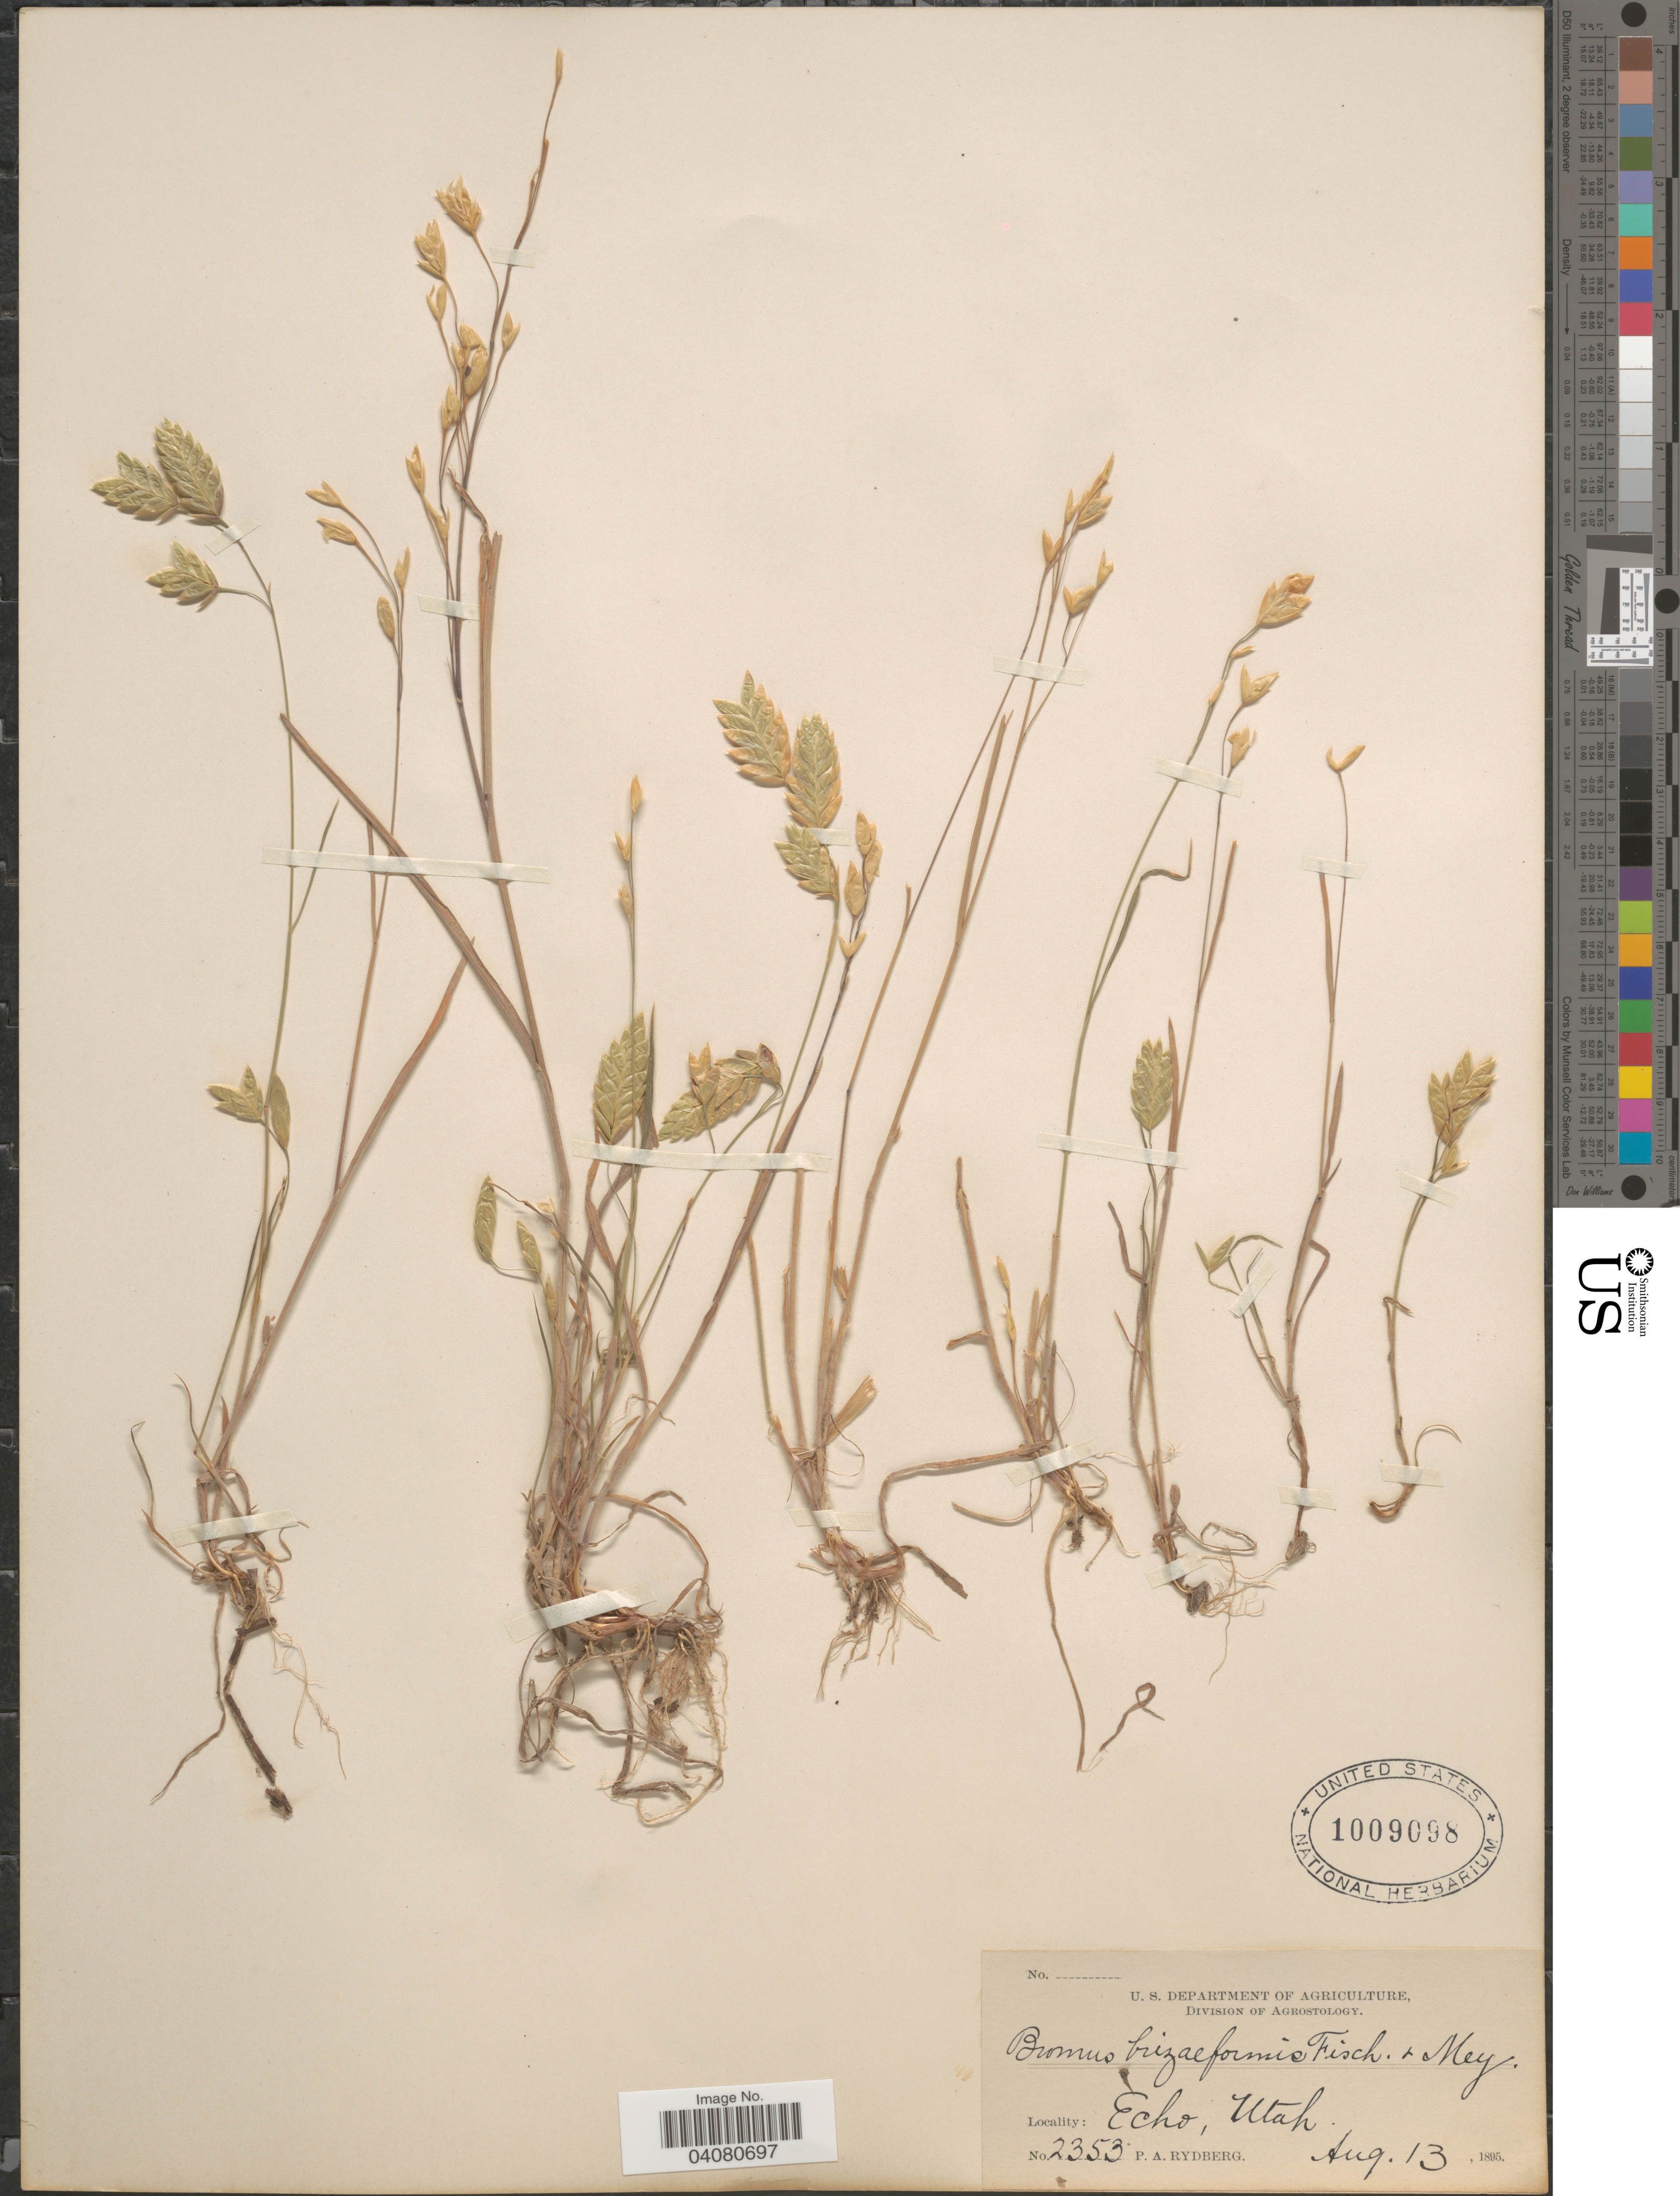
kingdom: Plantae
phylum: Tracheophyta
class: Liliopsida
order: Poales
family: Poaceae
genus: Bromus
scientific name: Bromus briziformis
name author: Fisch. & C.A. Mey.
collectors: P. A. Rydberg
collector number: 2353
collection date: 1895-08-13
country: United States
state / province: Utah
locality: Echo.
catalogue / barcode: US 1009098